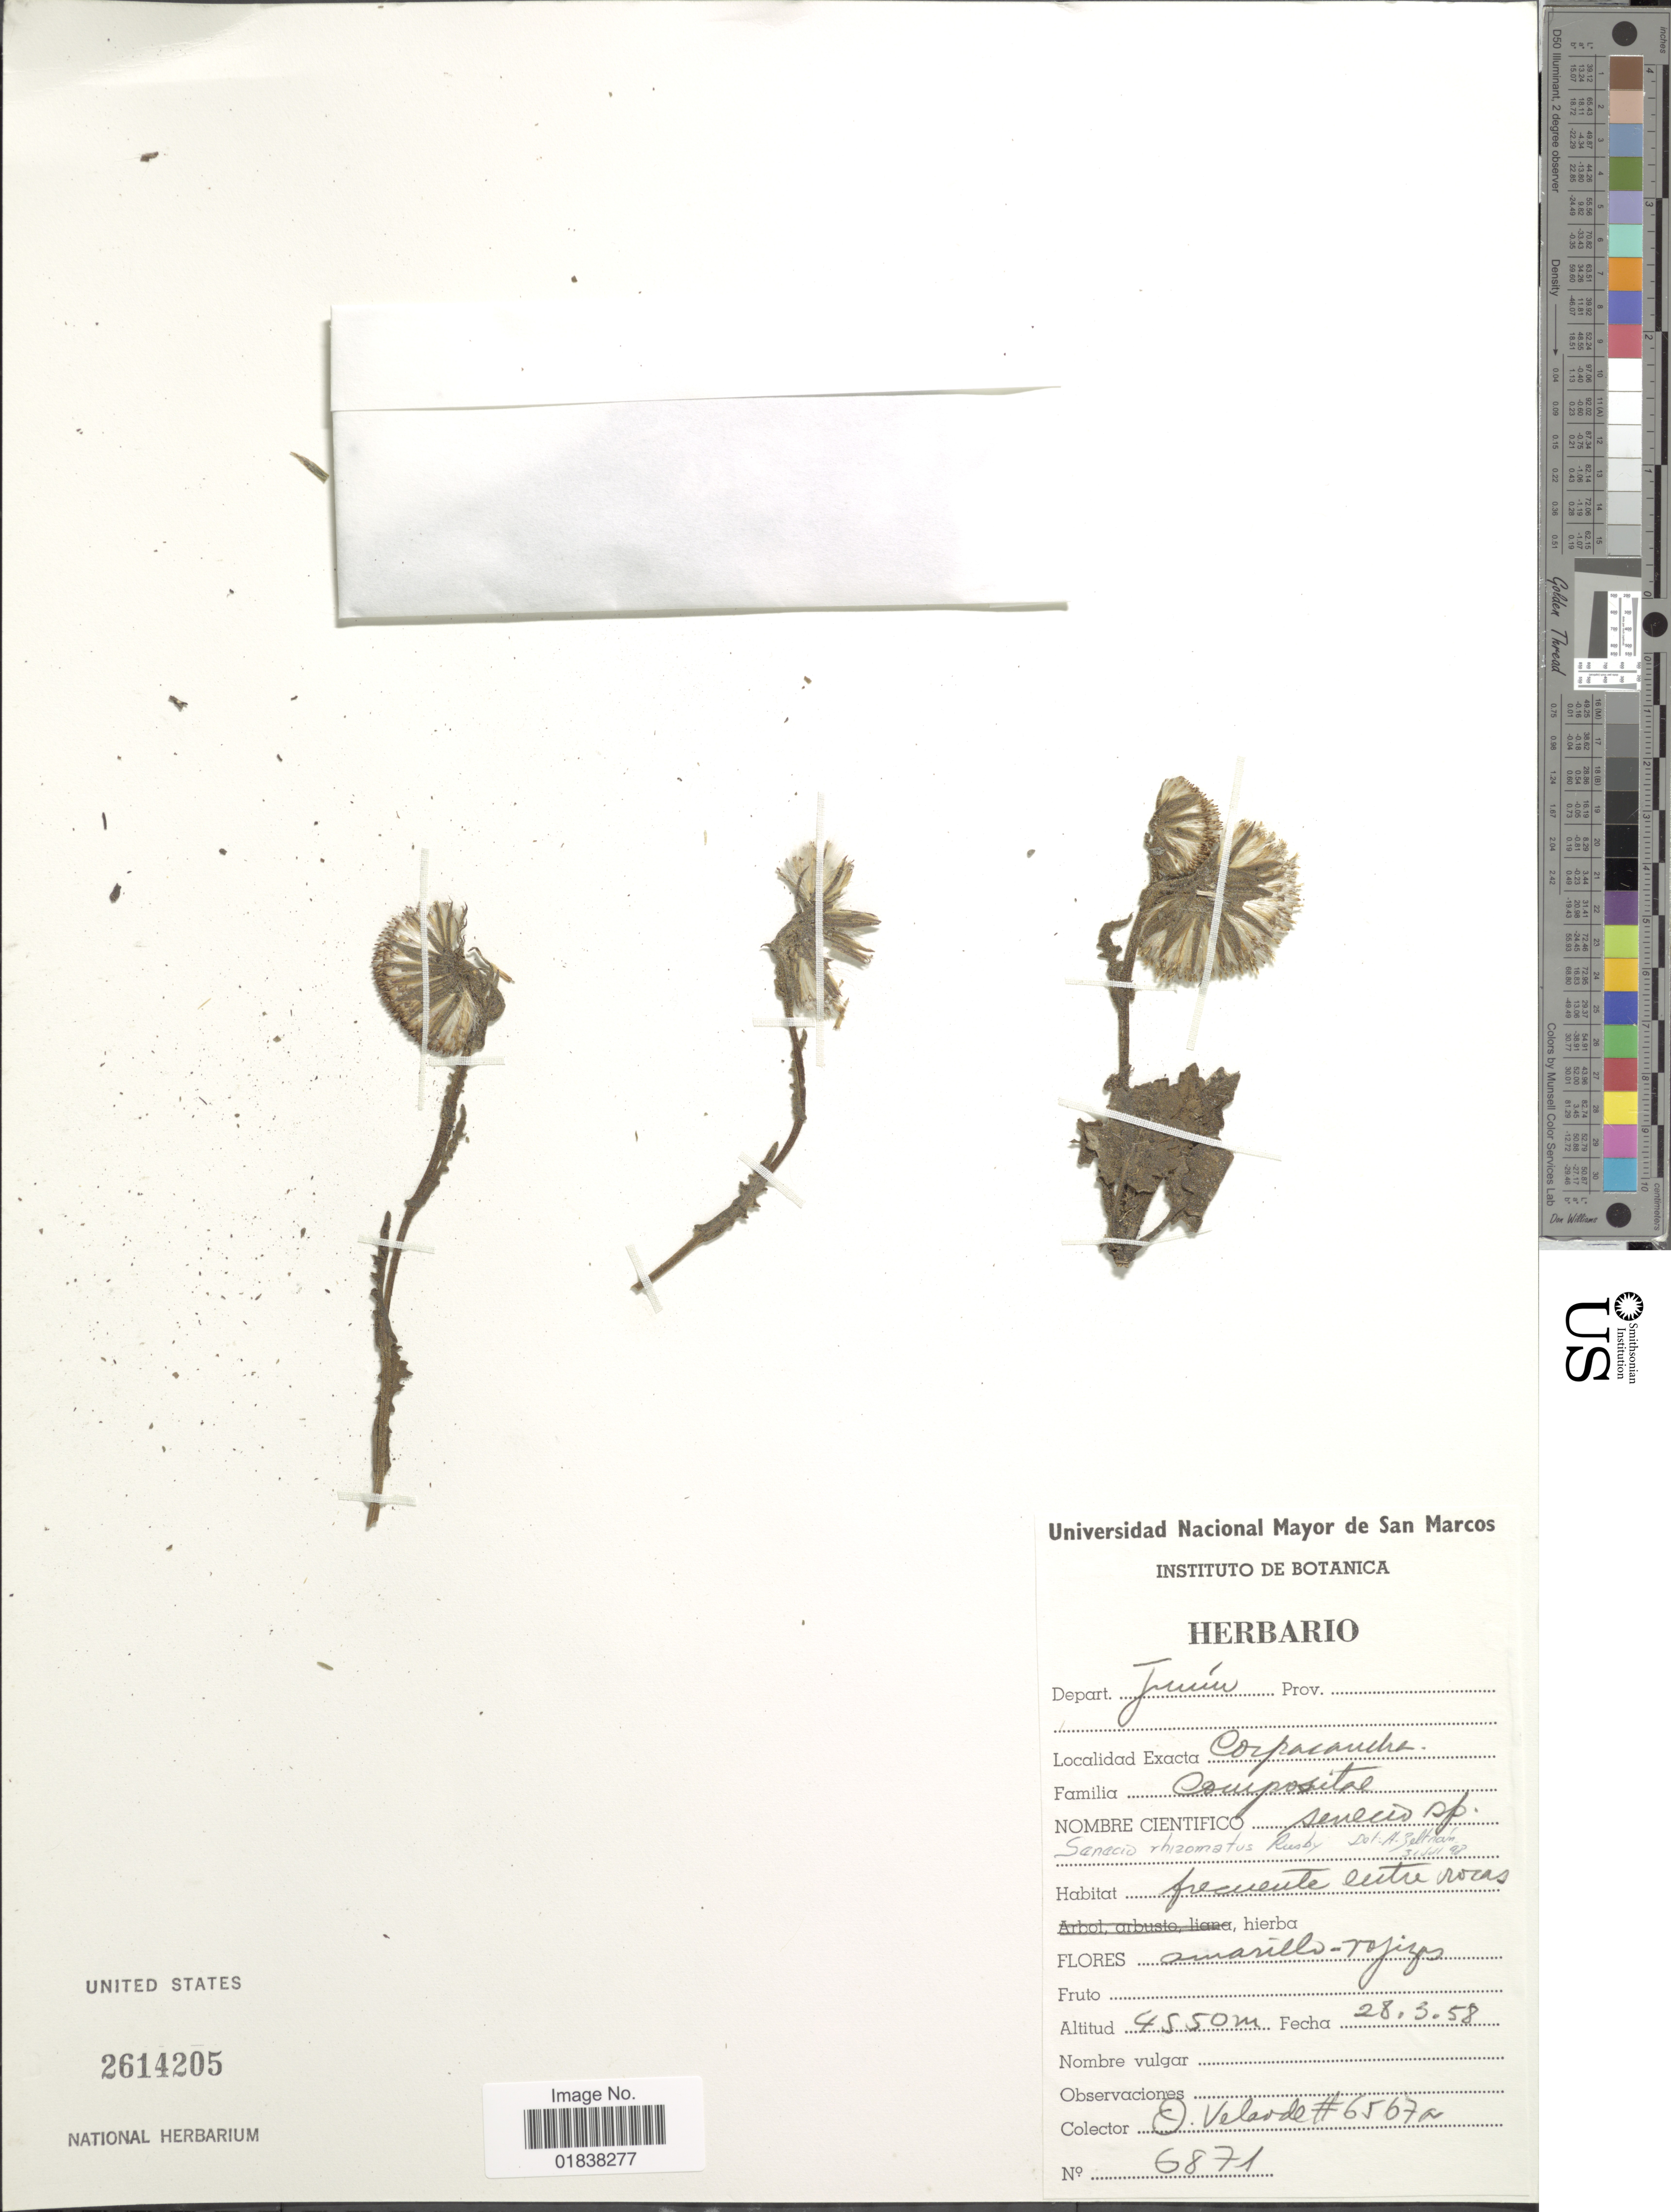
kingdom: Plantae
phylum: Tracheophyta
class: Magnoliopsida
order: Asterales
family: Asteraceae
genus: Senecio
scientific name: Senecio rhizomatus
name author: Rusby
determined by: Salomon, Luciana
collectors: O. Velarde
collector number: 6567a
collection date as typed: Transcribed d/m/y: 28/5/58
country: Peru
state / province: Junín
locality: Corpacancha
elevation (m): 4550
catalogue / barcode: US 2614205